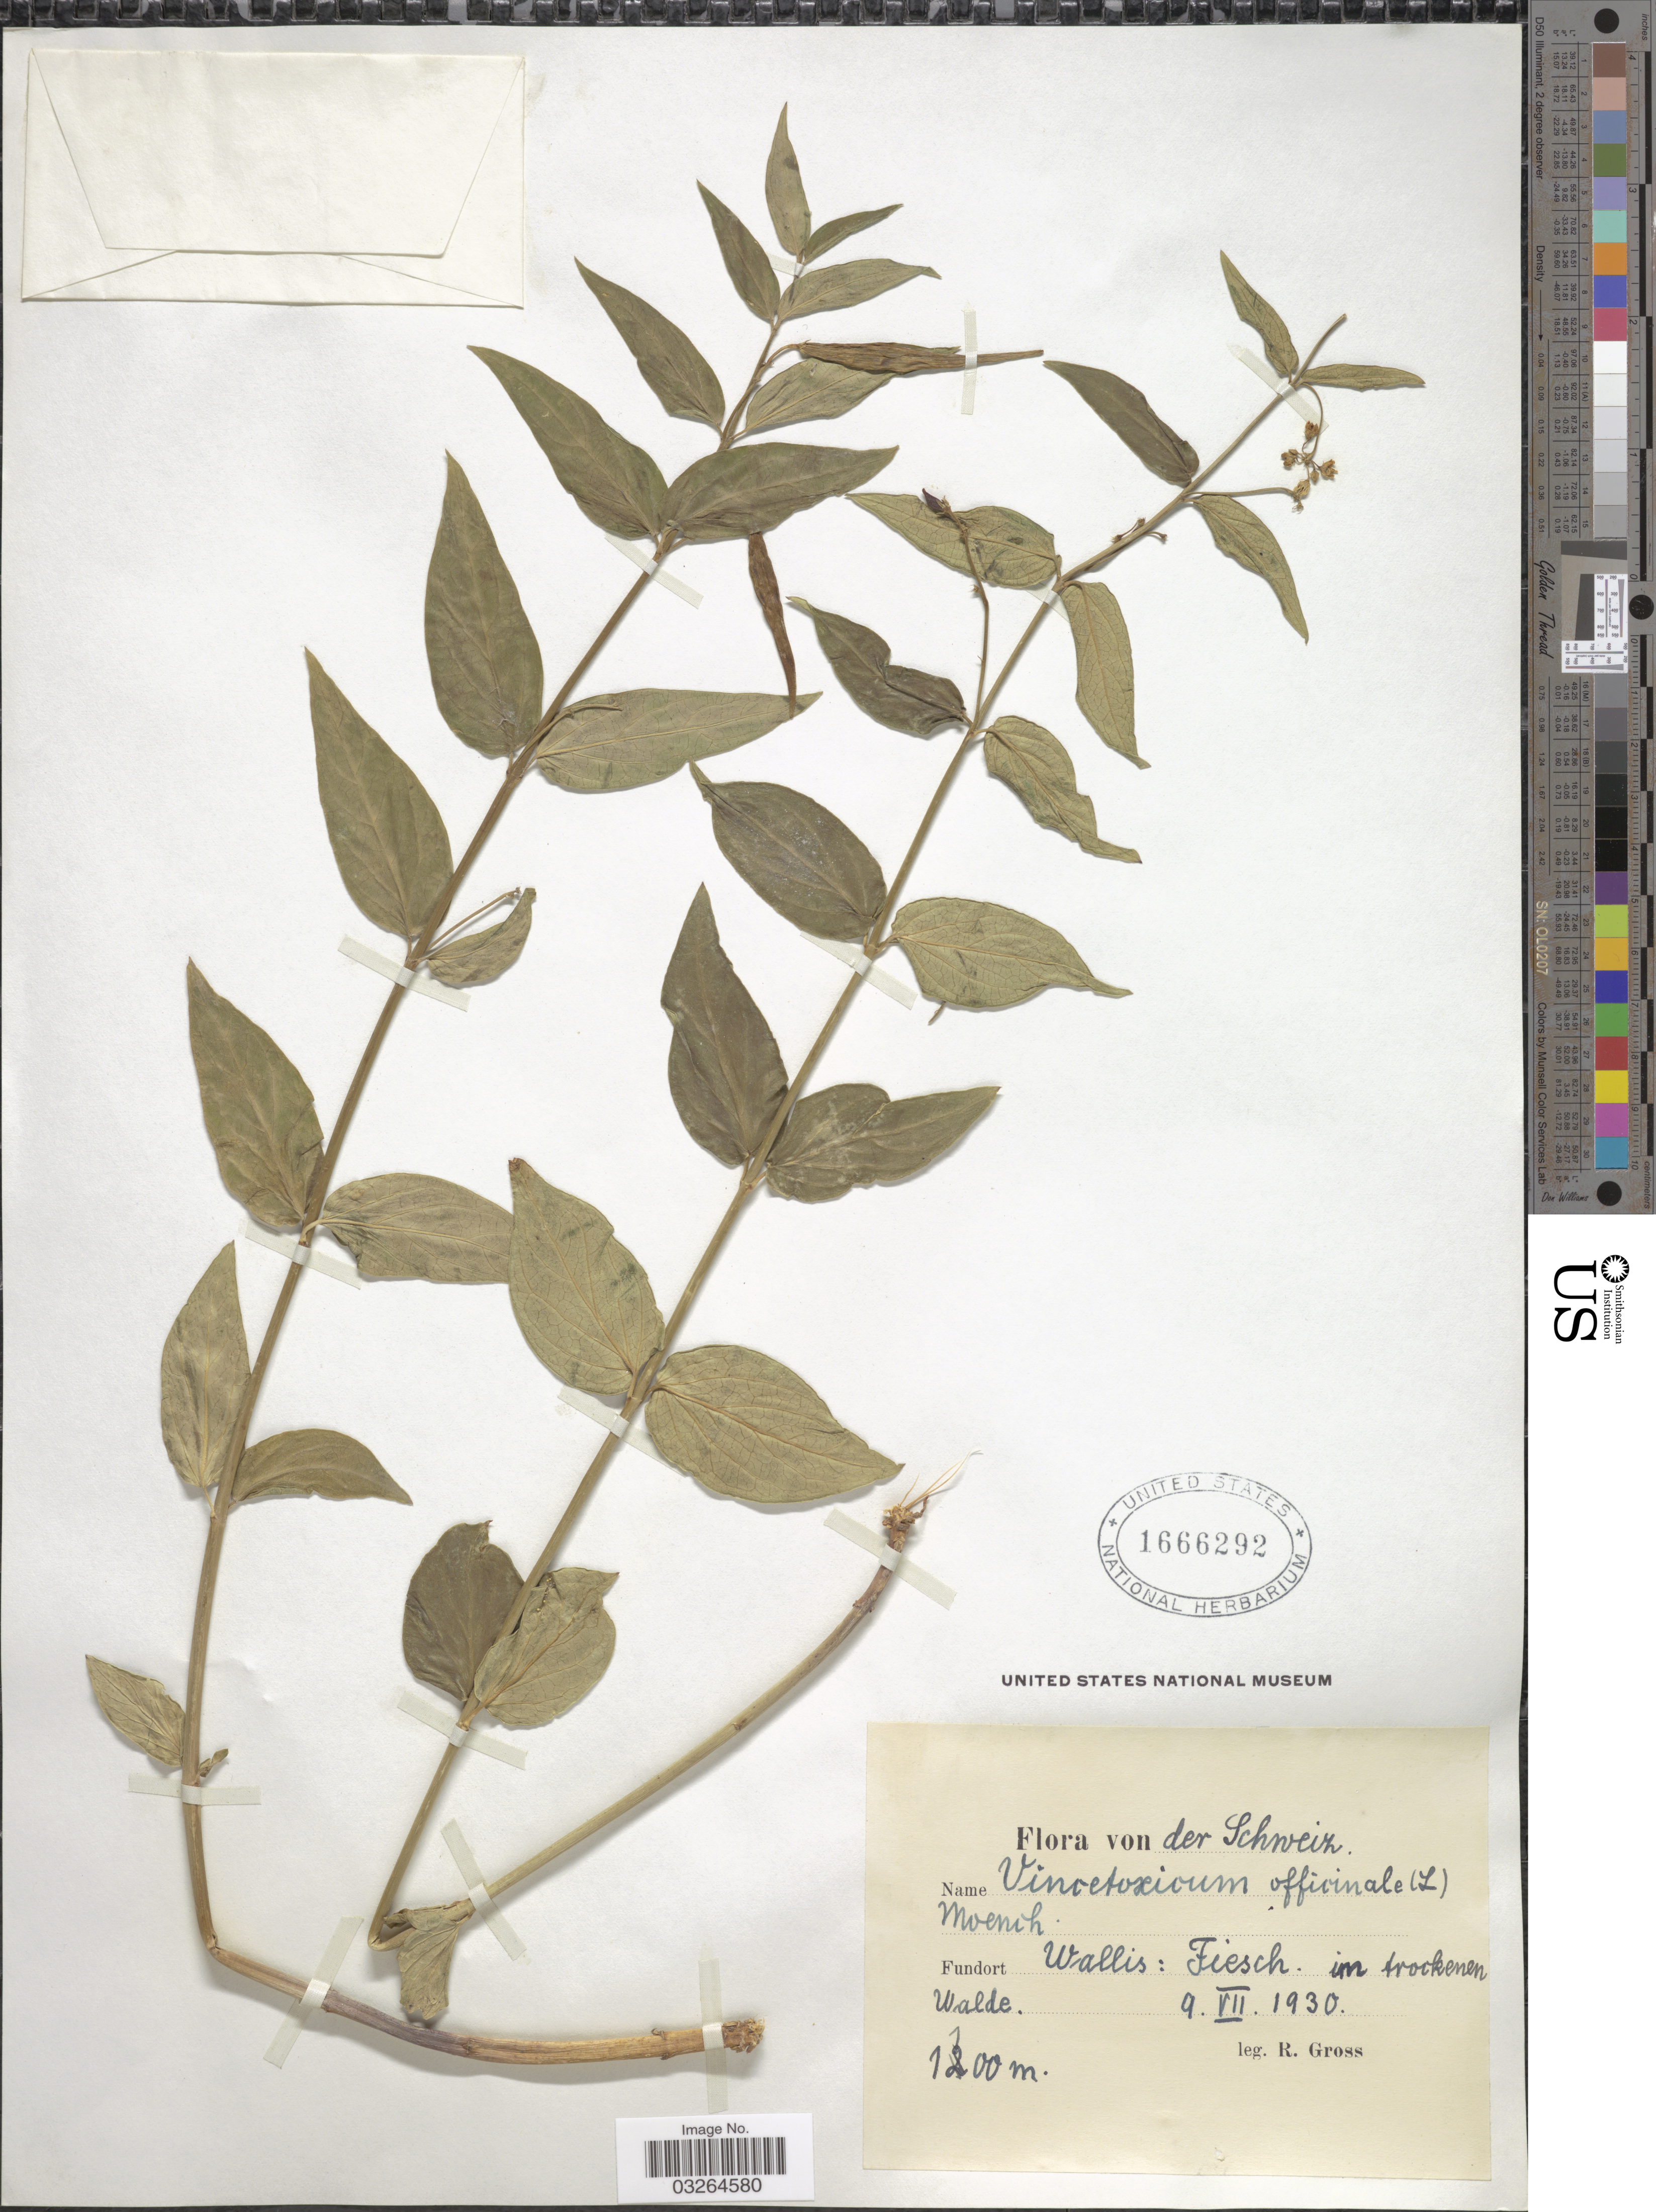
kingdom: Plantae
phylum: Tracheophyta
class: Magnoliopsida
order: Gentianales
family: Apocynaceae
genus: Cynanchum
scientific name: Cynanchum vincetoxicum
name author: Pers.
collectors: R. Gross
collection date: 1930-07-09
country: Wallis and Futuna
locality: Schweiz. Fundort Wallis: Fiesch, im trockenen Walde.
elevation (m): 1100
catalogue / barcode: US 1666292